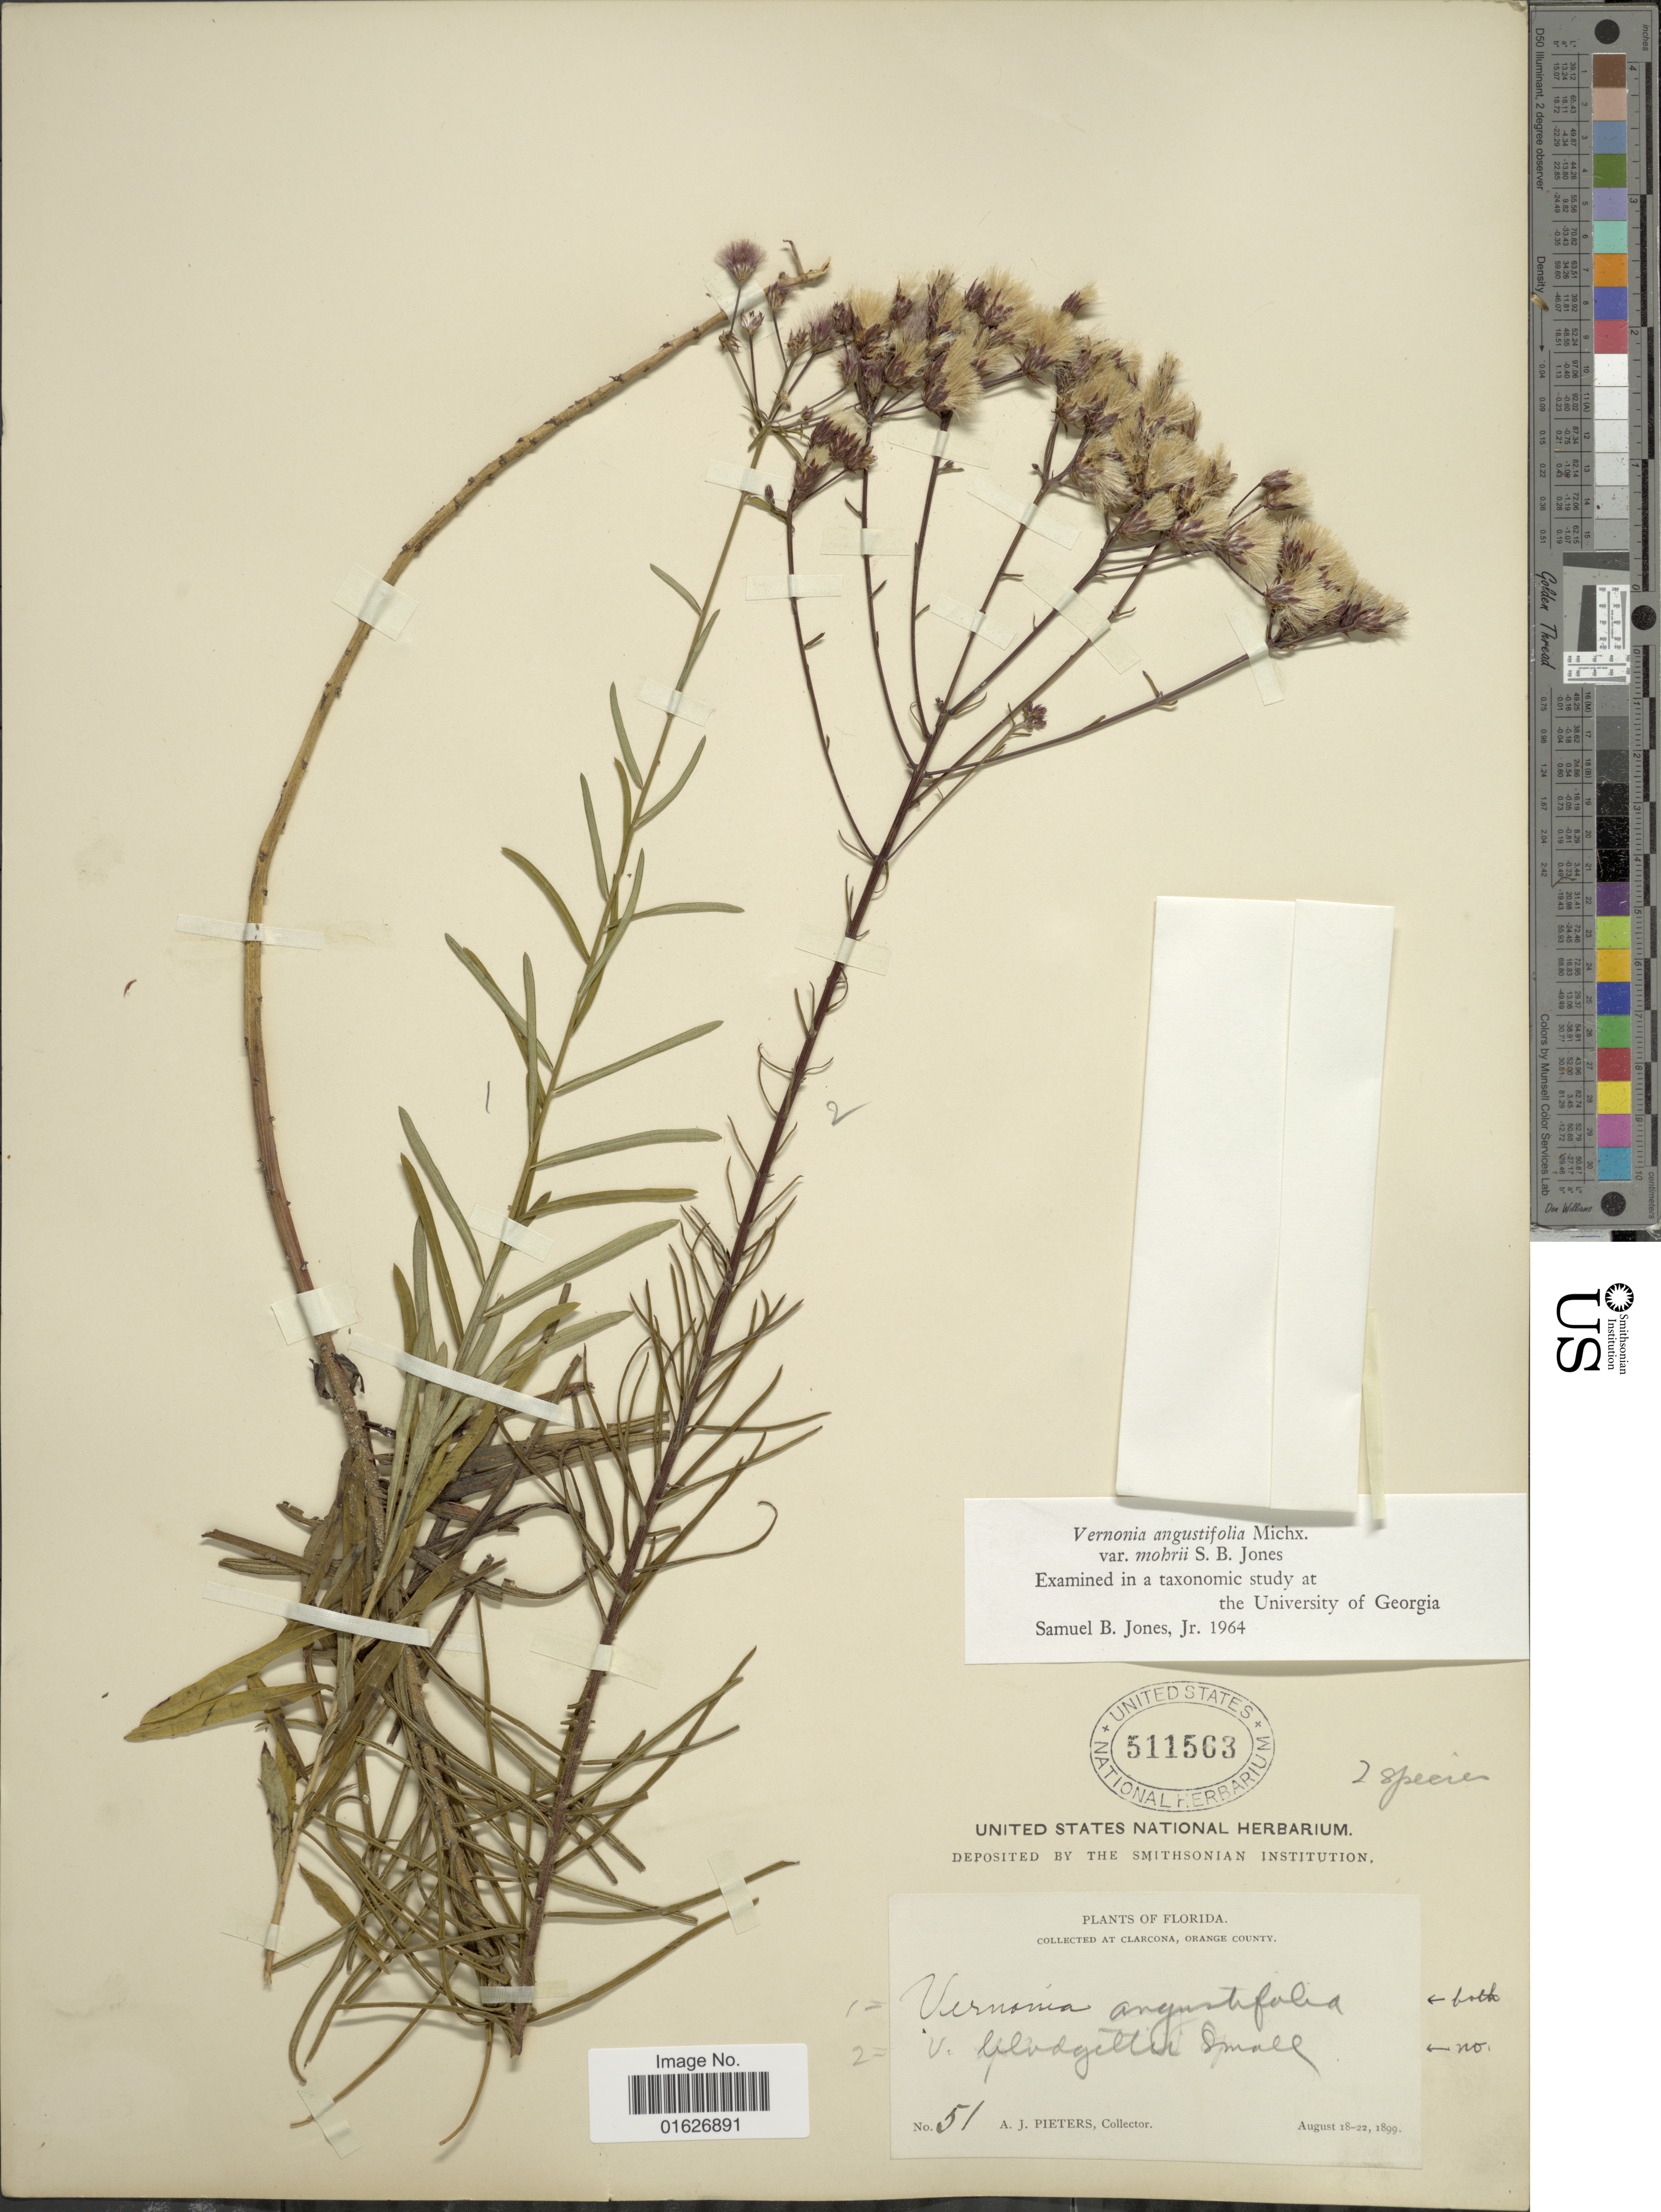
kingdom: Plantae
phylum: Tracheophyta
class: Magnoliopsida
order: Asterales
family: Asteraceae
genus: Vernonia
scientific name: Vernonia angustifolia var. mohrii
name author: S.B. Jones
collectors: A. Pieters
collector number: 51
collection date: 1899-08-18/1899-08-22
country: United States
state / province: Florida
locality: Clarcona, Orange County.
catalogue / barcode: US 511563